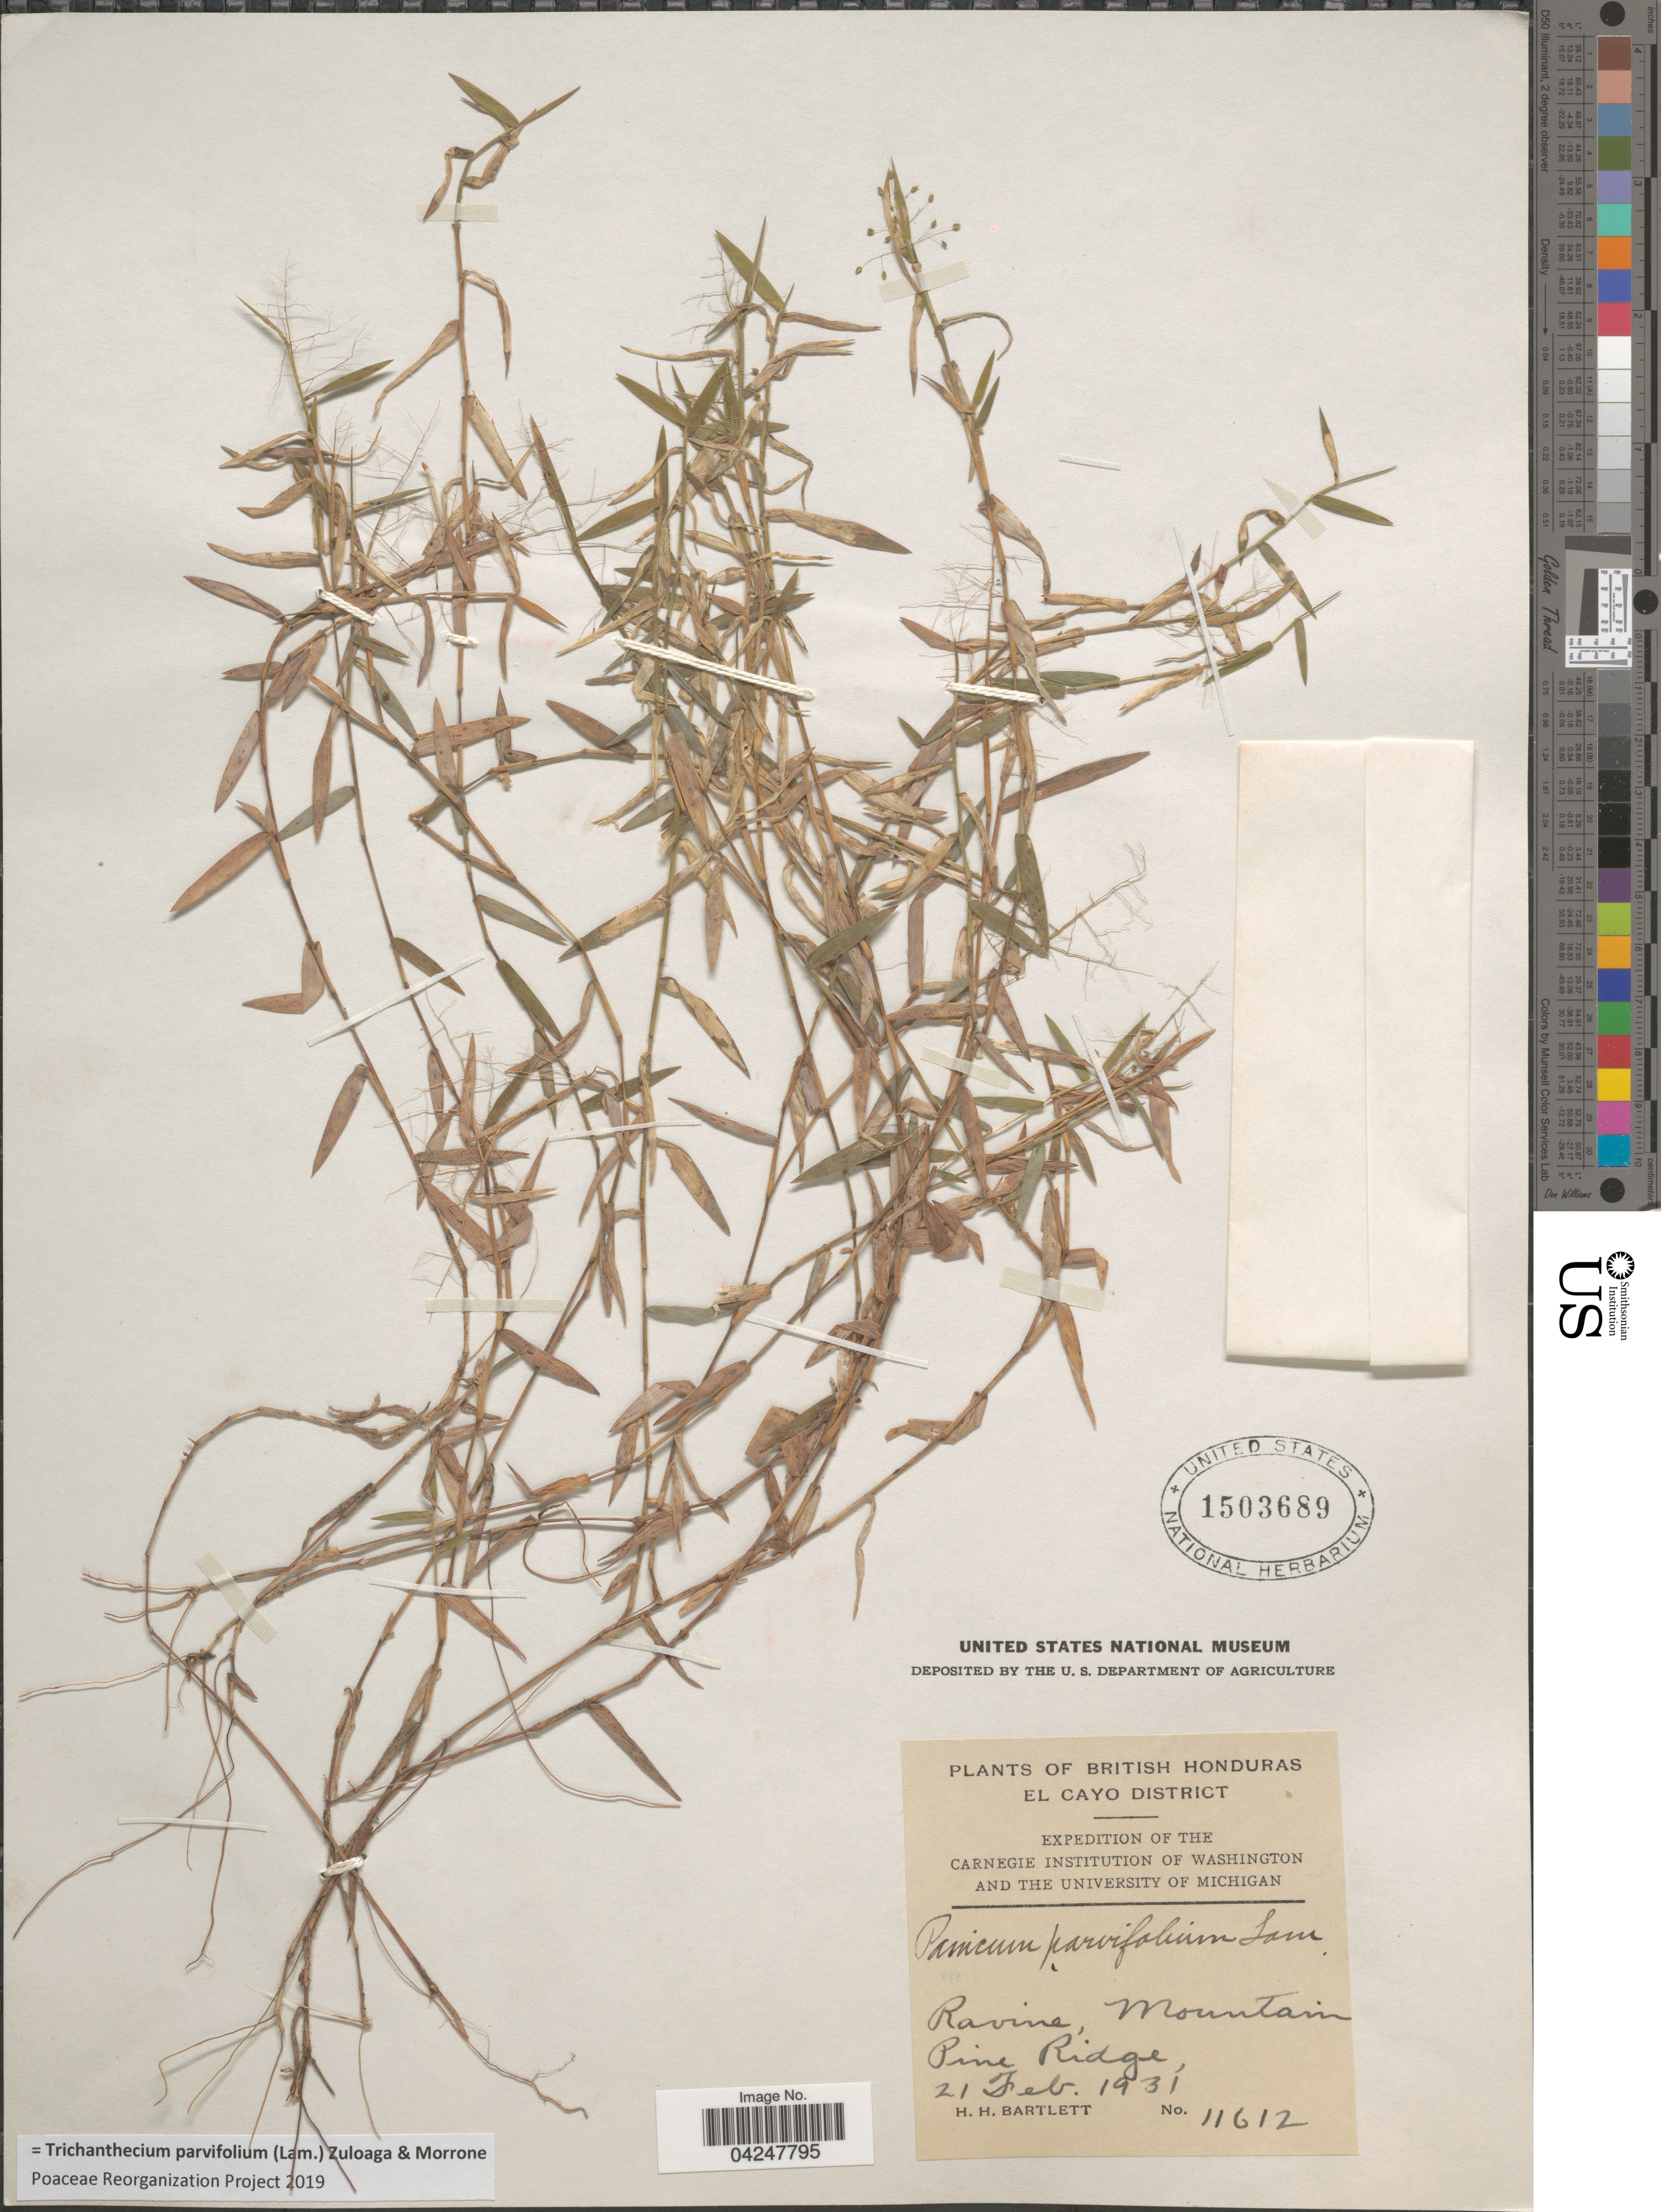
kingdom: Plantae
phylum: Tracheophyta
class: Liliopsida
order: Poales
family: Poaceae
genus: Trichanthecium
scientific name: Trichanthecium parvifolium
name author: (Lam.) Zuloaga & Morrone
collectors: H. H. Bartlett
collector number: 11612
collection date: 1931-02-21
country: Belize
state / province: Cayo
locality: British Honduras. El Cayo District. Expedition Of The Carnegie Institution Of Washington And The University Of Michigan. Ravine, Mountain. Pine Ridge.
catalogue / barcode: US 1503689